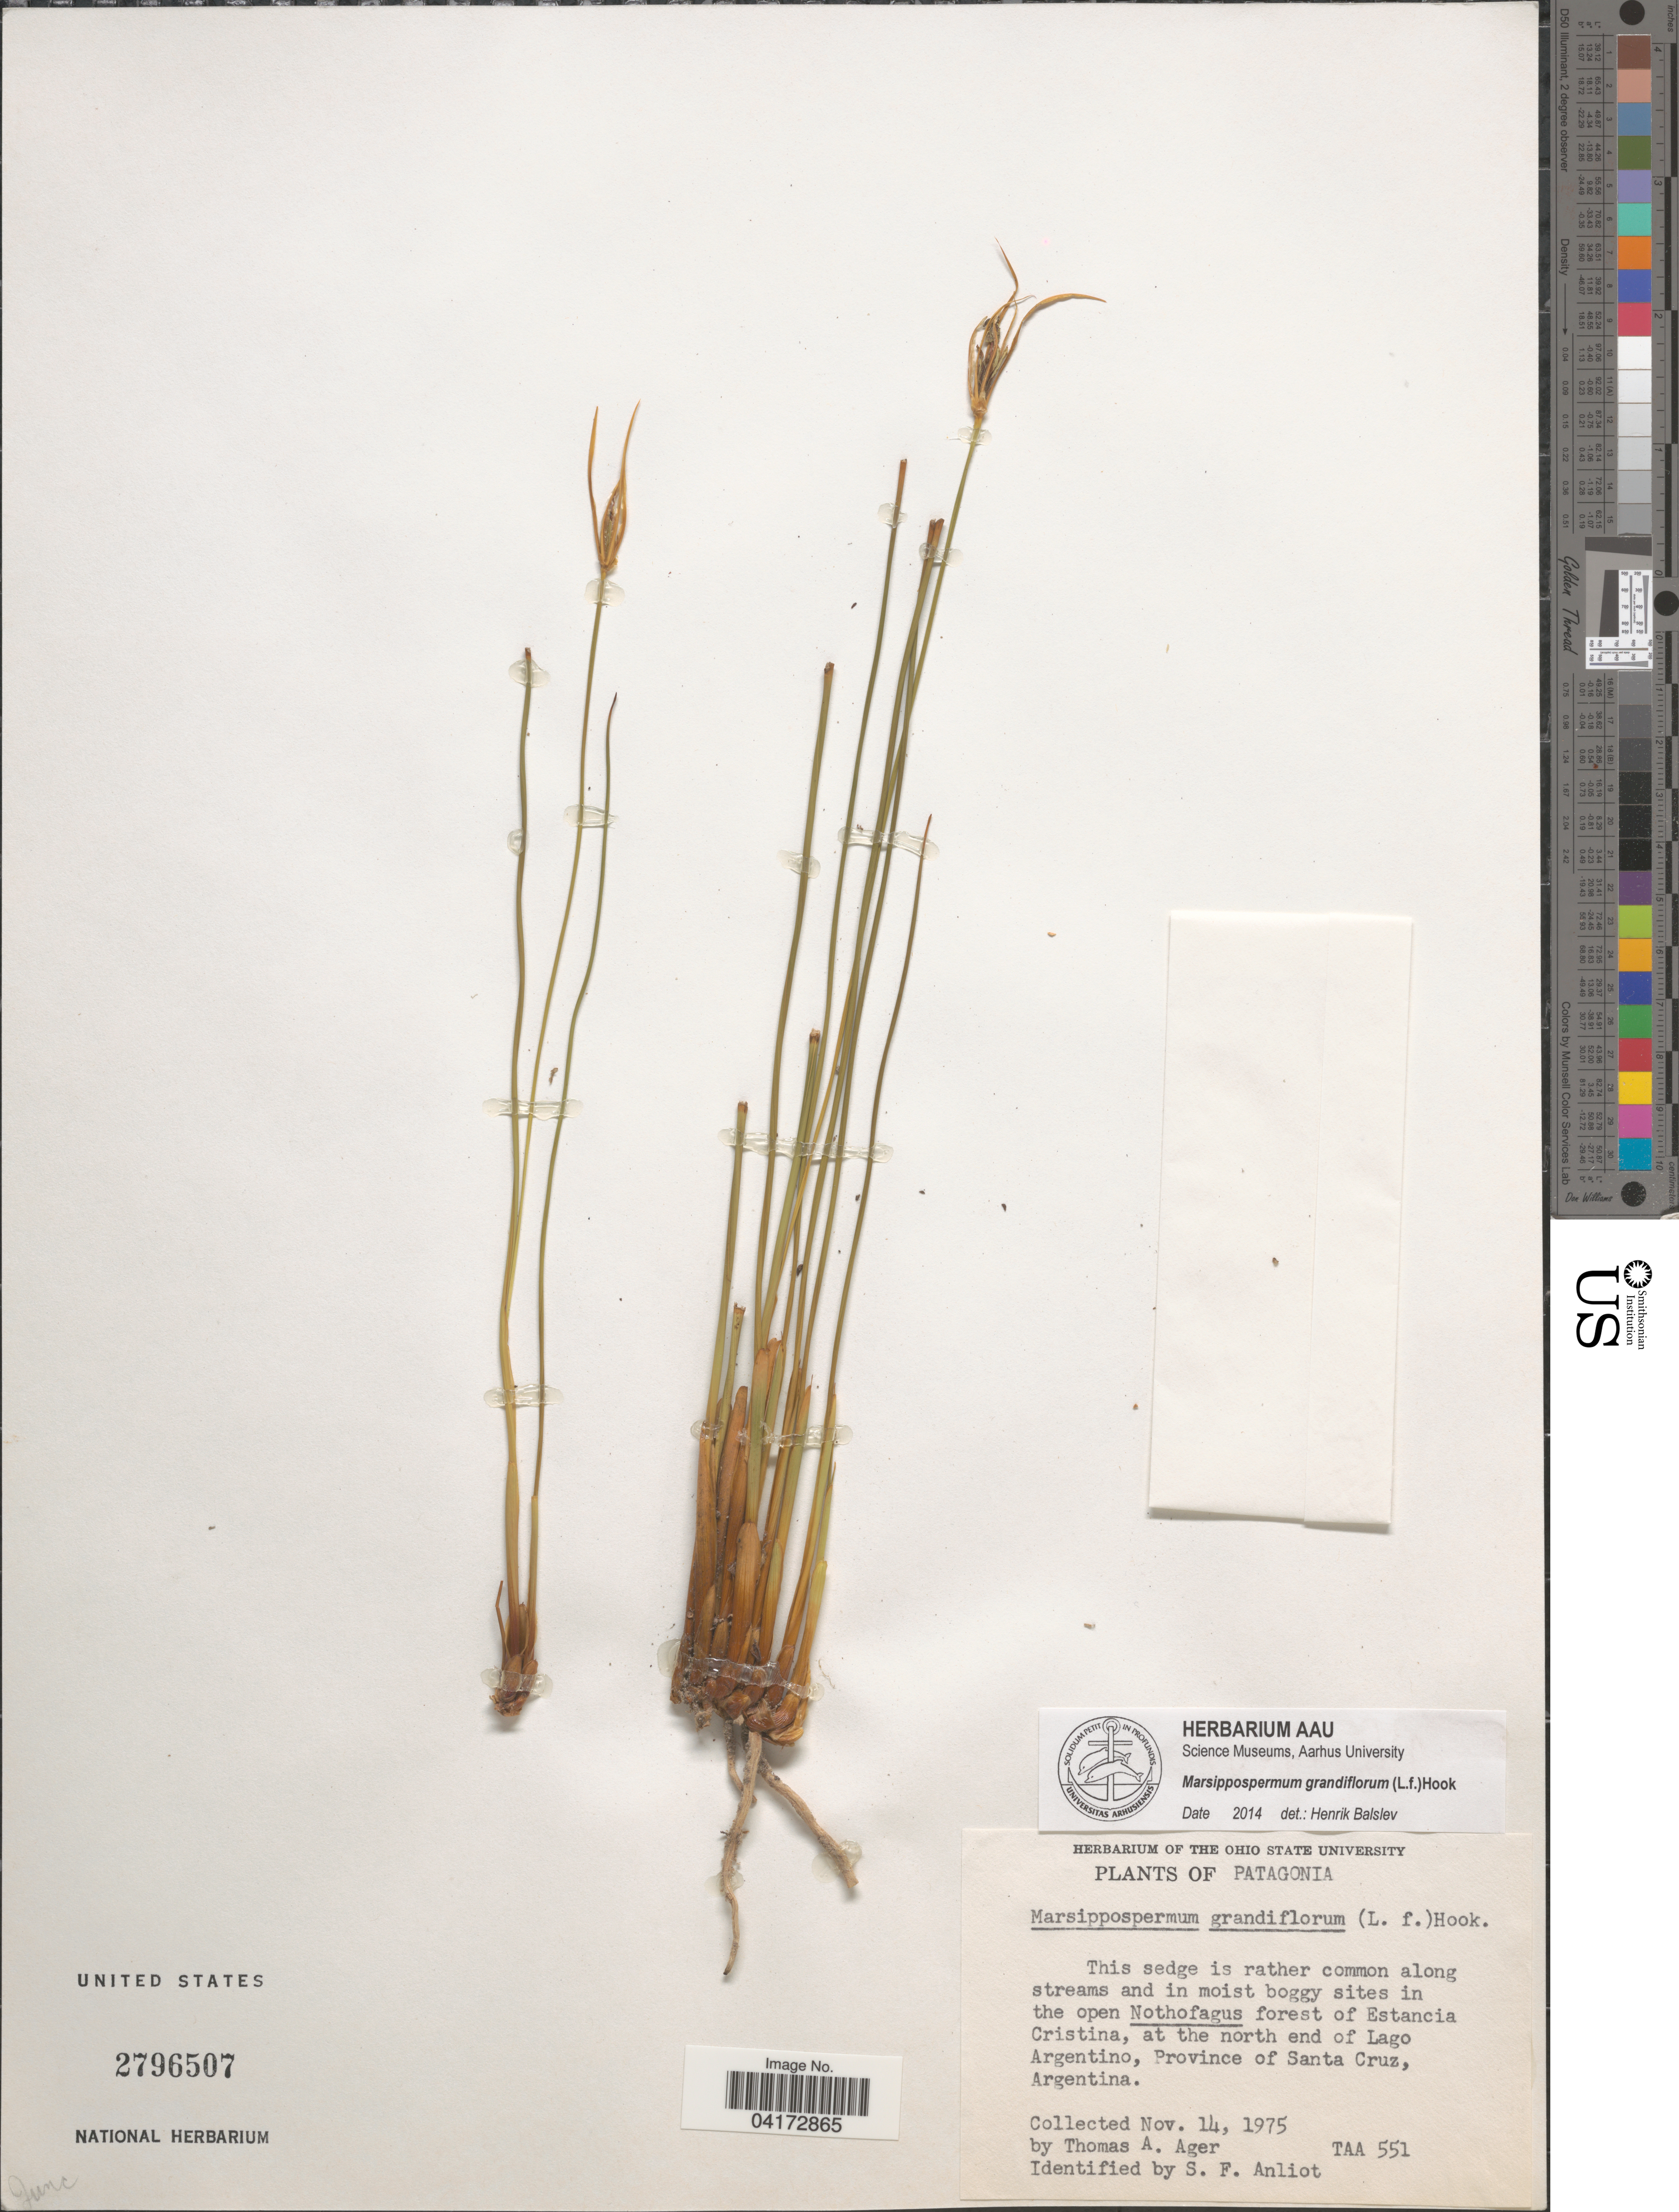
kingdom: Plantae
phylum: Tracheophyta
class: Liliopsida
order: Poales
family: Juncaceae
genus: Marsippospermum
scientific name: Marsippospermum grandiflorum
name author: (L. f.) Hook.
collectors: T. A. Ager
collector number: TAA 551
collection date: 1975-11-14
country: Argentina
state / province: Santa Cruz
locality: Patagonia. Forest of Estancia Cristina, at the north end of Lago Argentino.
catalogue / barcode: US 2796507